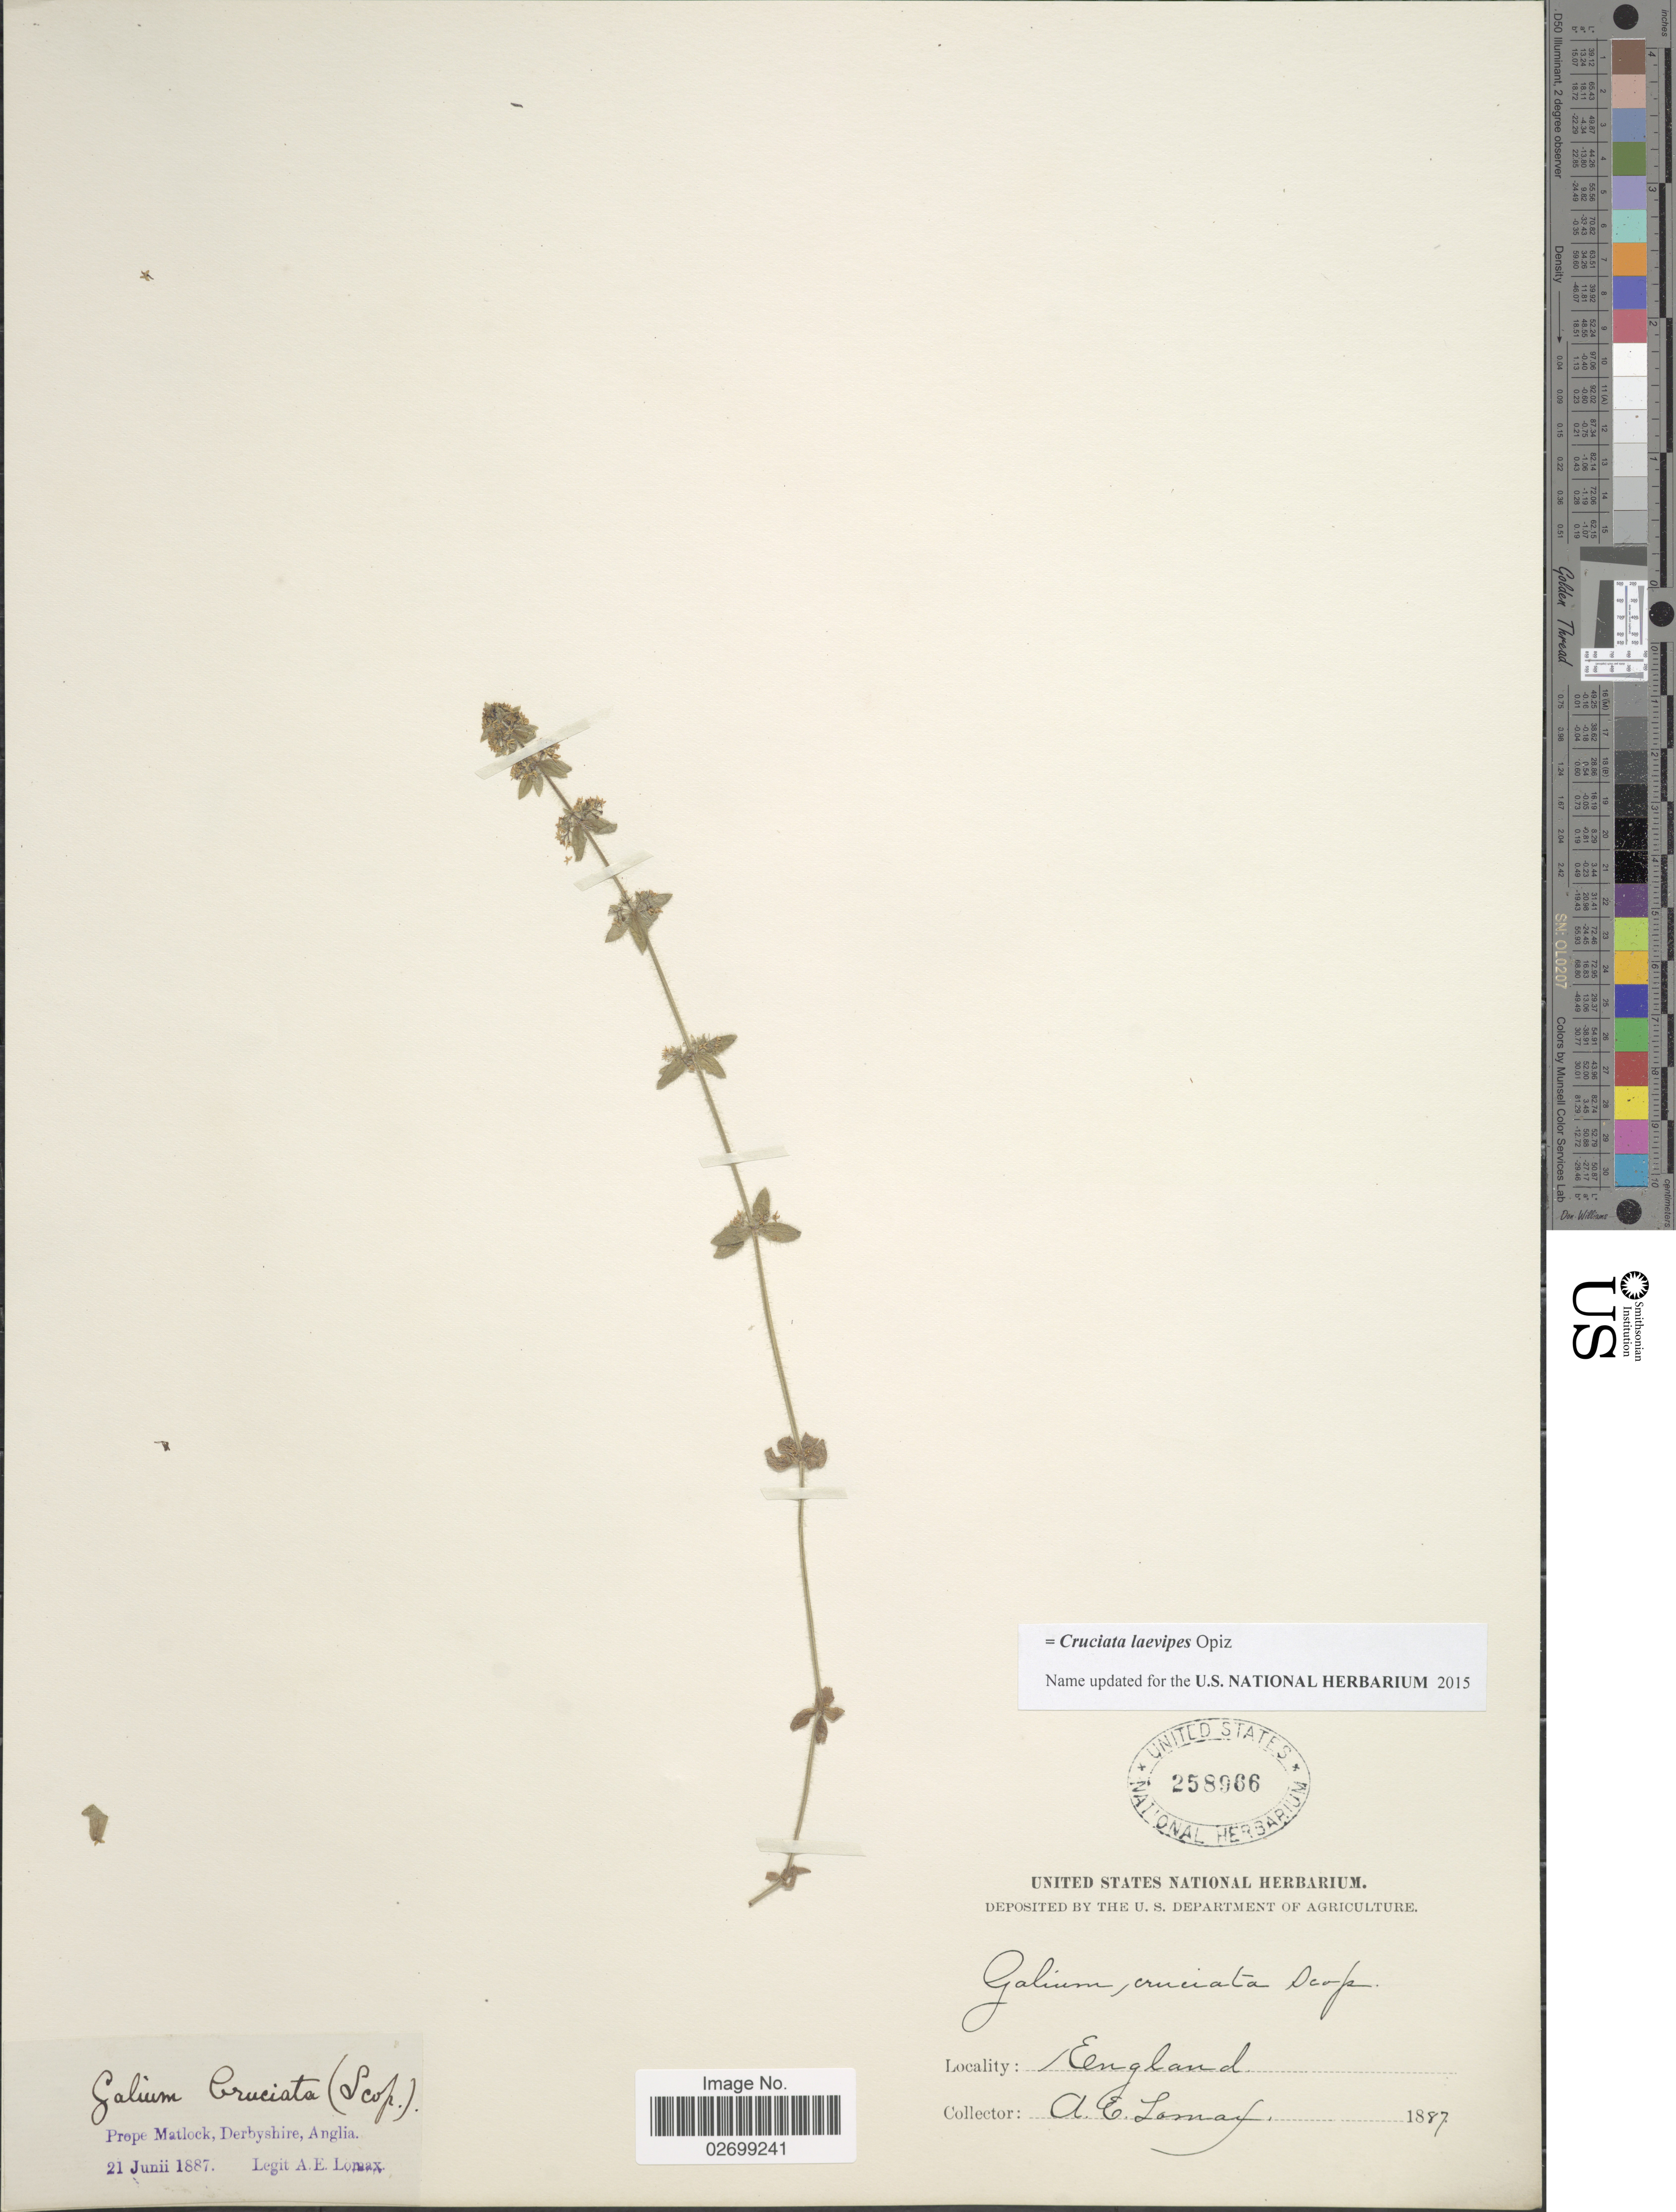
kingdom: Plantae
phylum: Tracheophyta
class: Magnoliopsida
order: Gentianales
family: Rubiaceae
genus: Cruciata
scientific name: Cruciata laevipes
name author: Opiz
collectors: A. Lomax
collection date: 1887-06-21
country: United Kingdom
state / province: England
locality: Prope Matlock, Derbyshire, Anglia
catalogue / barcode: US 258966